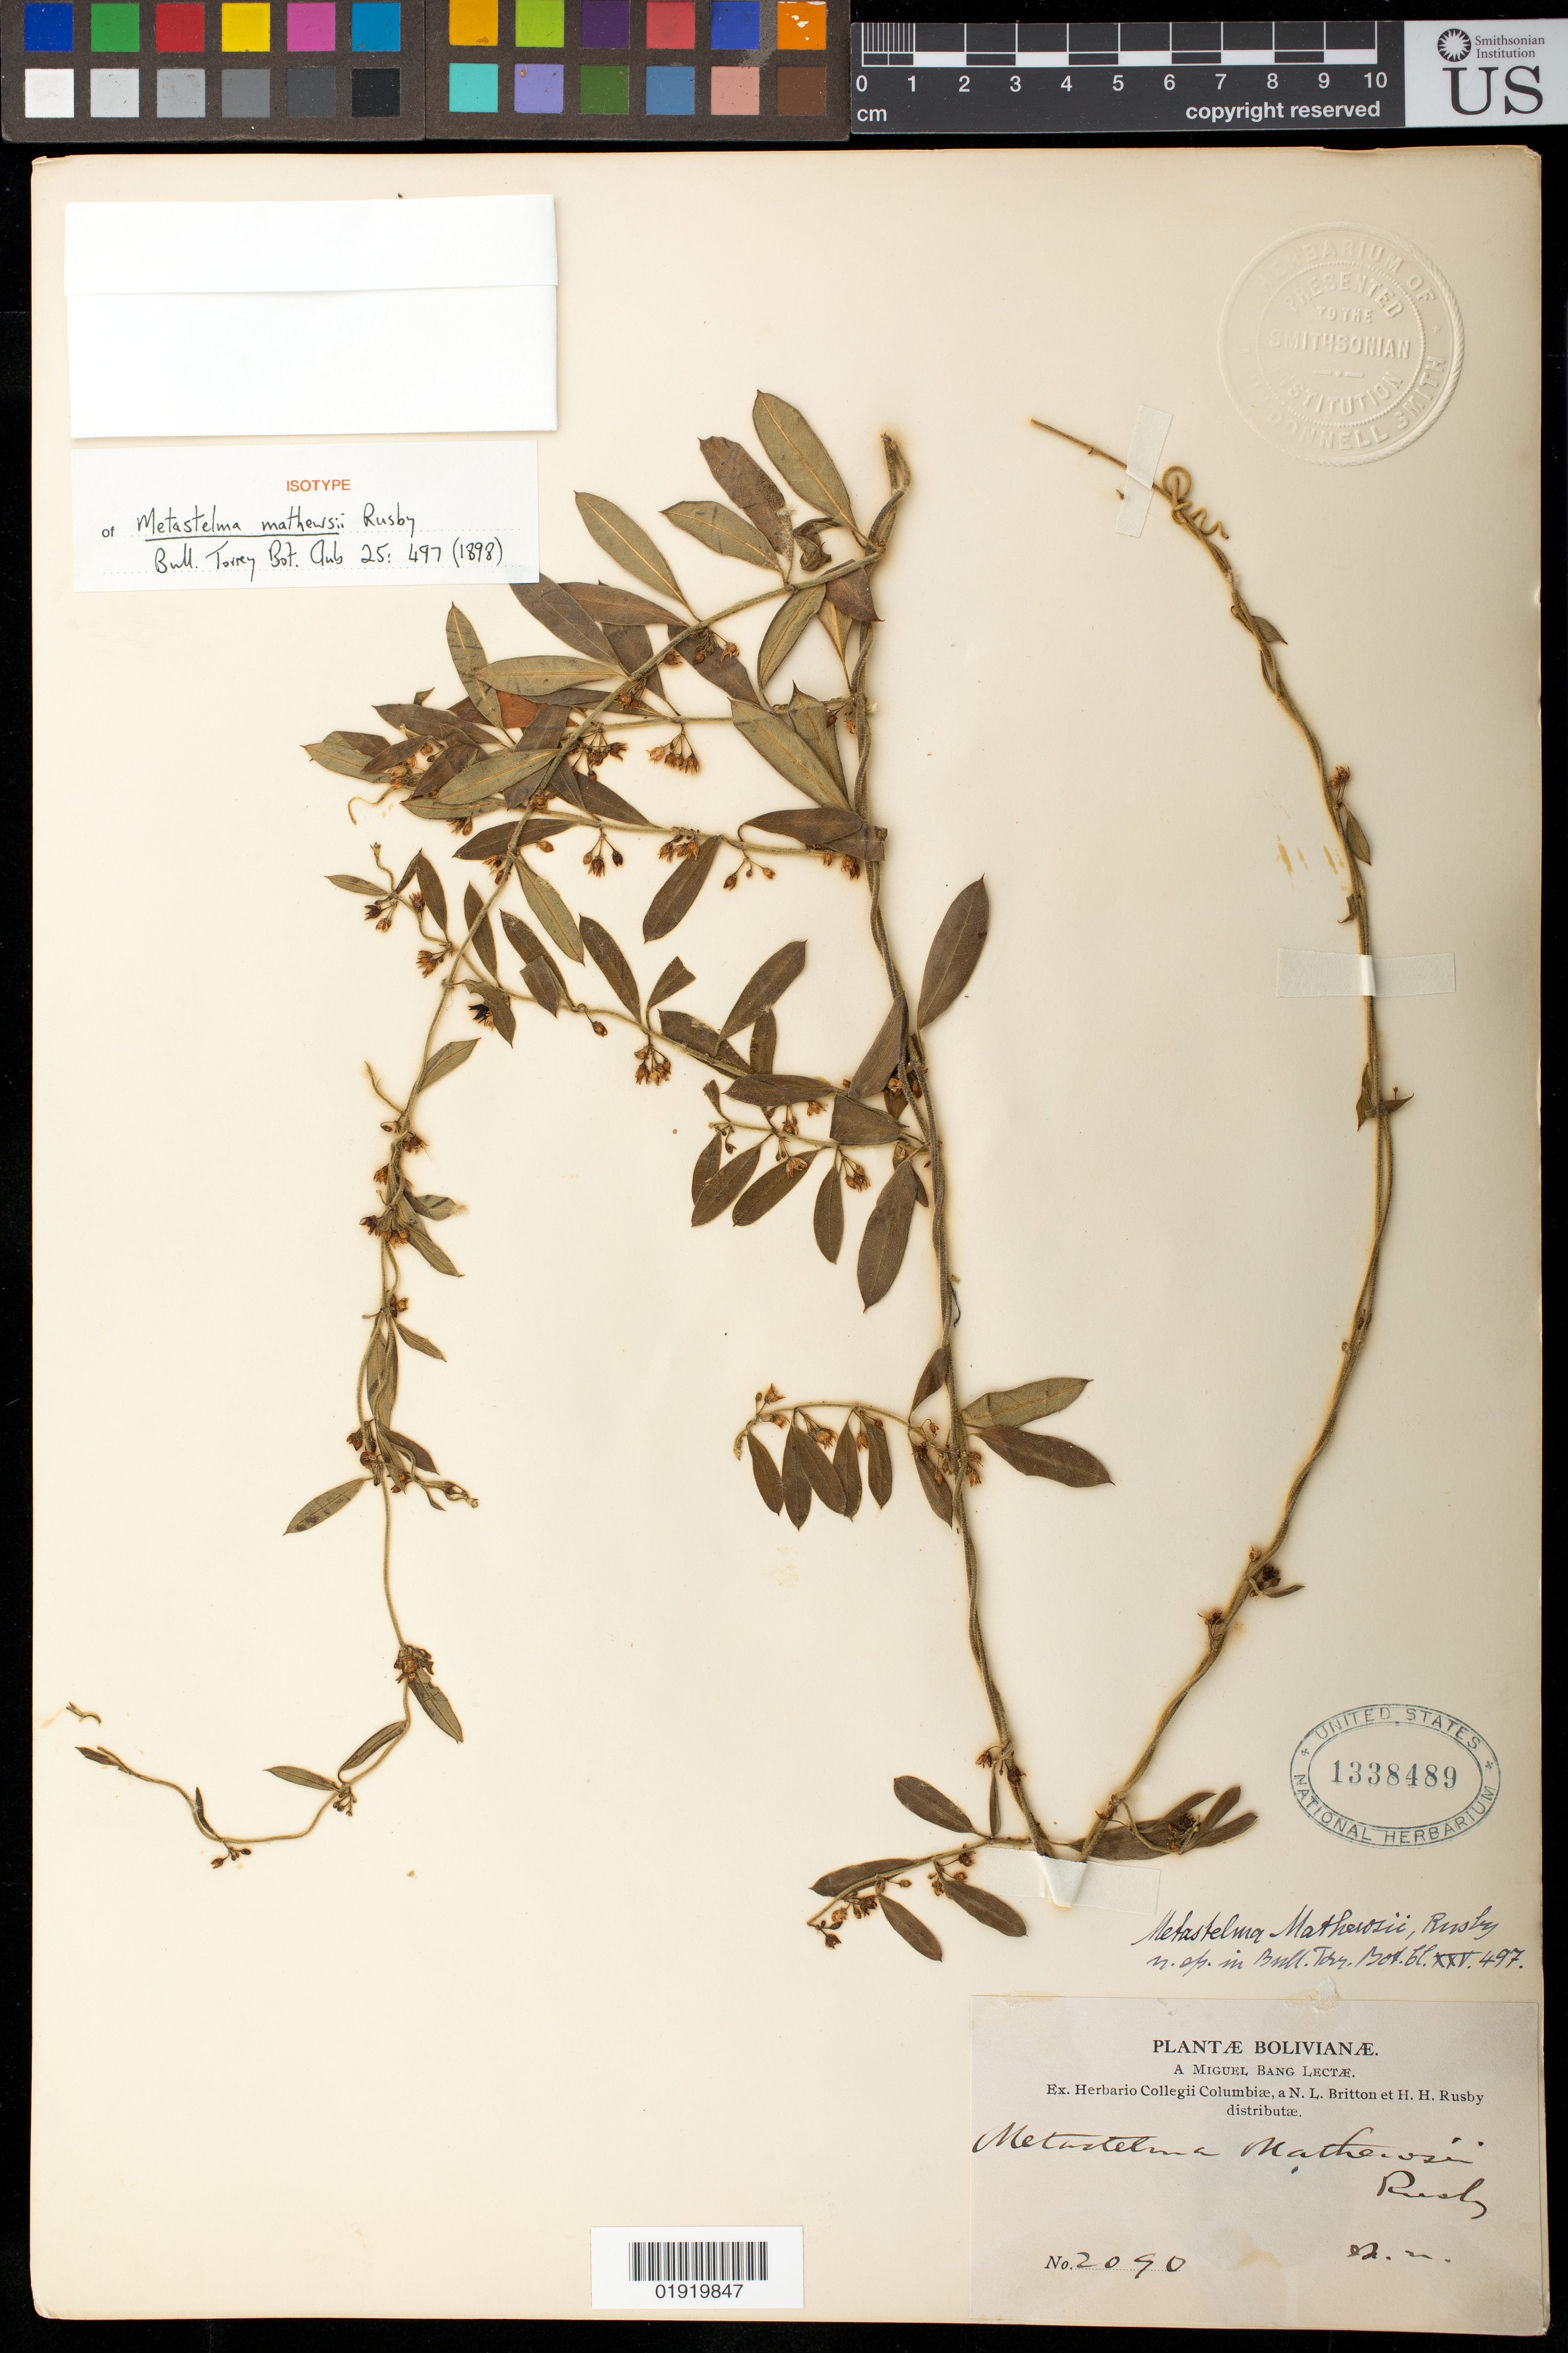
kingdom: Plantae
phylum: Tracheophyta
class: Magnoliopsida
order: Gentianales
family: Apocynaceae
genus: Metastelma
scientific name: Metastelma mathewsii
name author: Rusby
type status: Isosyntype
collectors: M. Bang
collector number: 2090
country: Bolivia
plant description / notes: Annotated (unsigned, undated) as "isotype" but this is one of 3 collections cited in protologue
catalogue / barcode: US 1338489